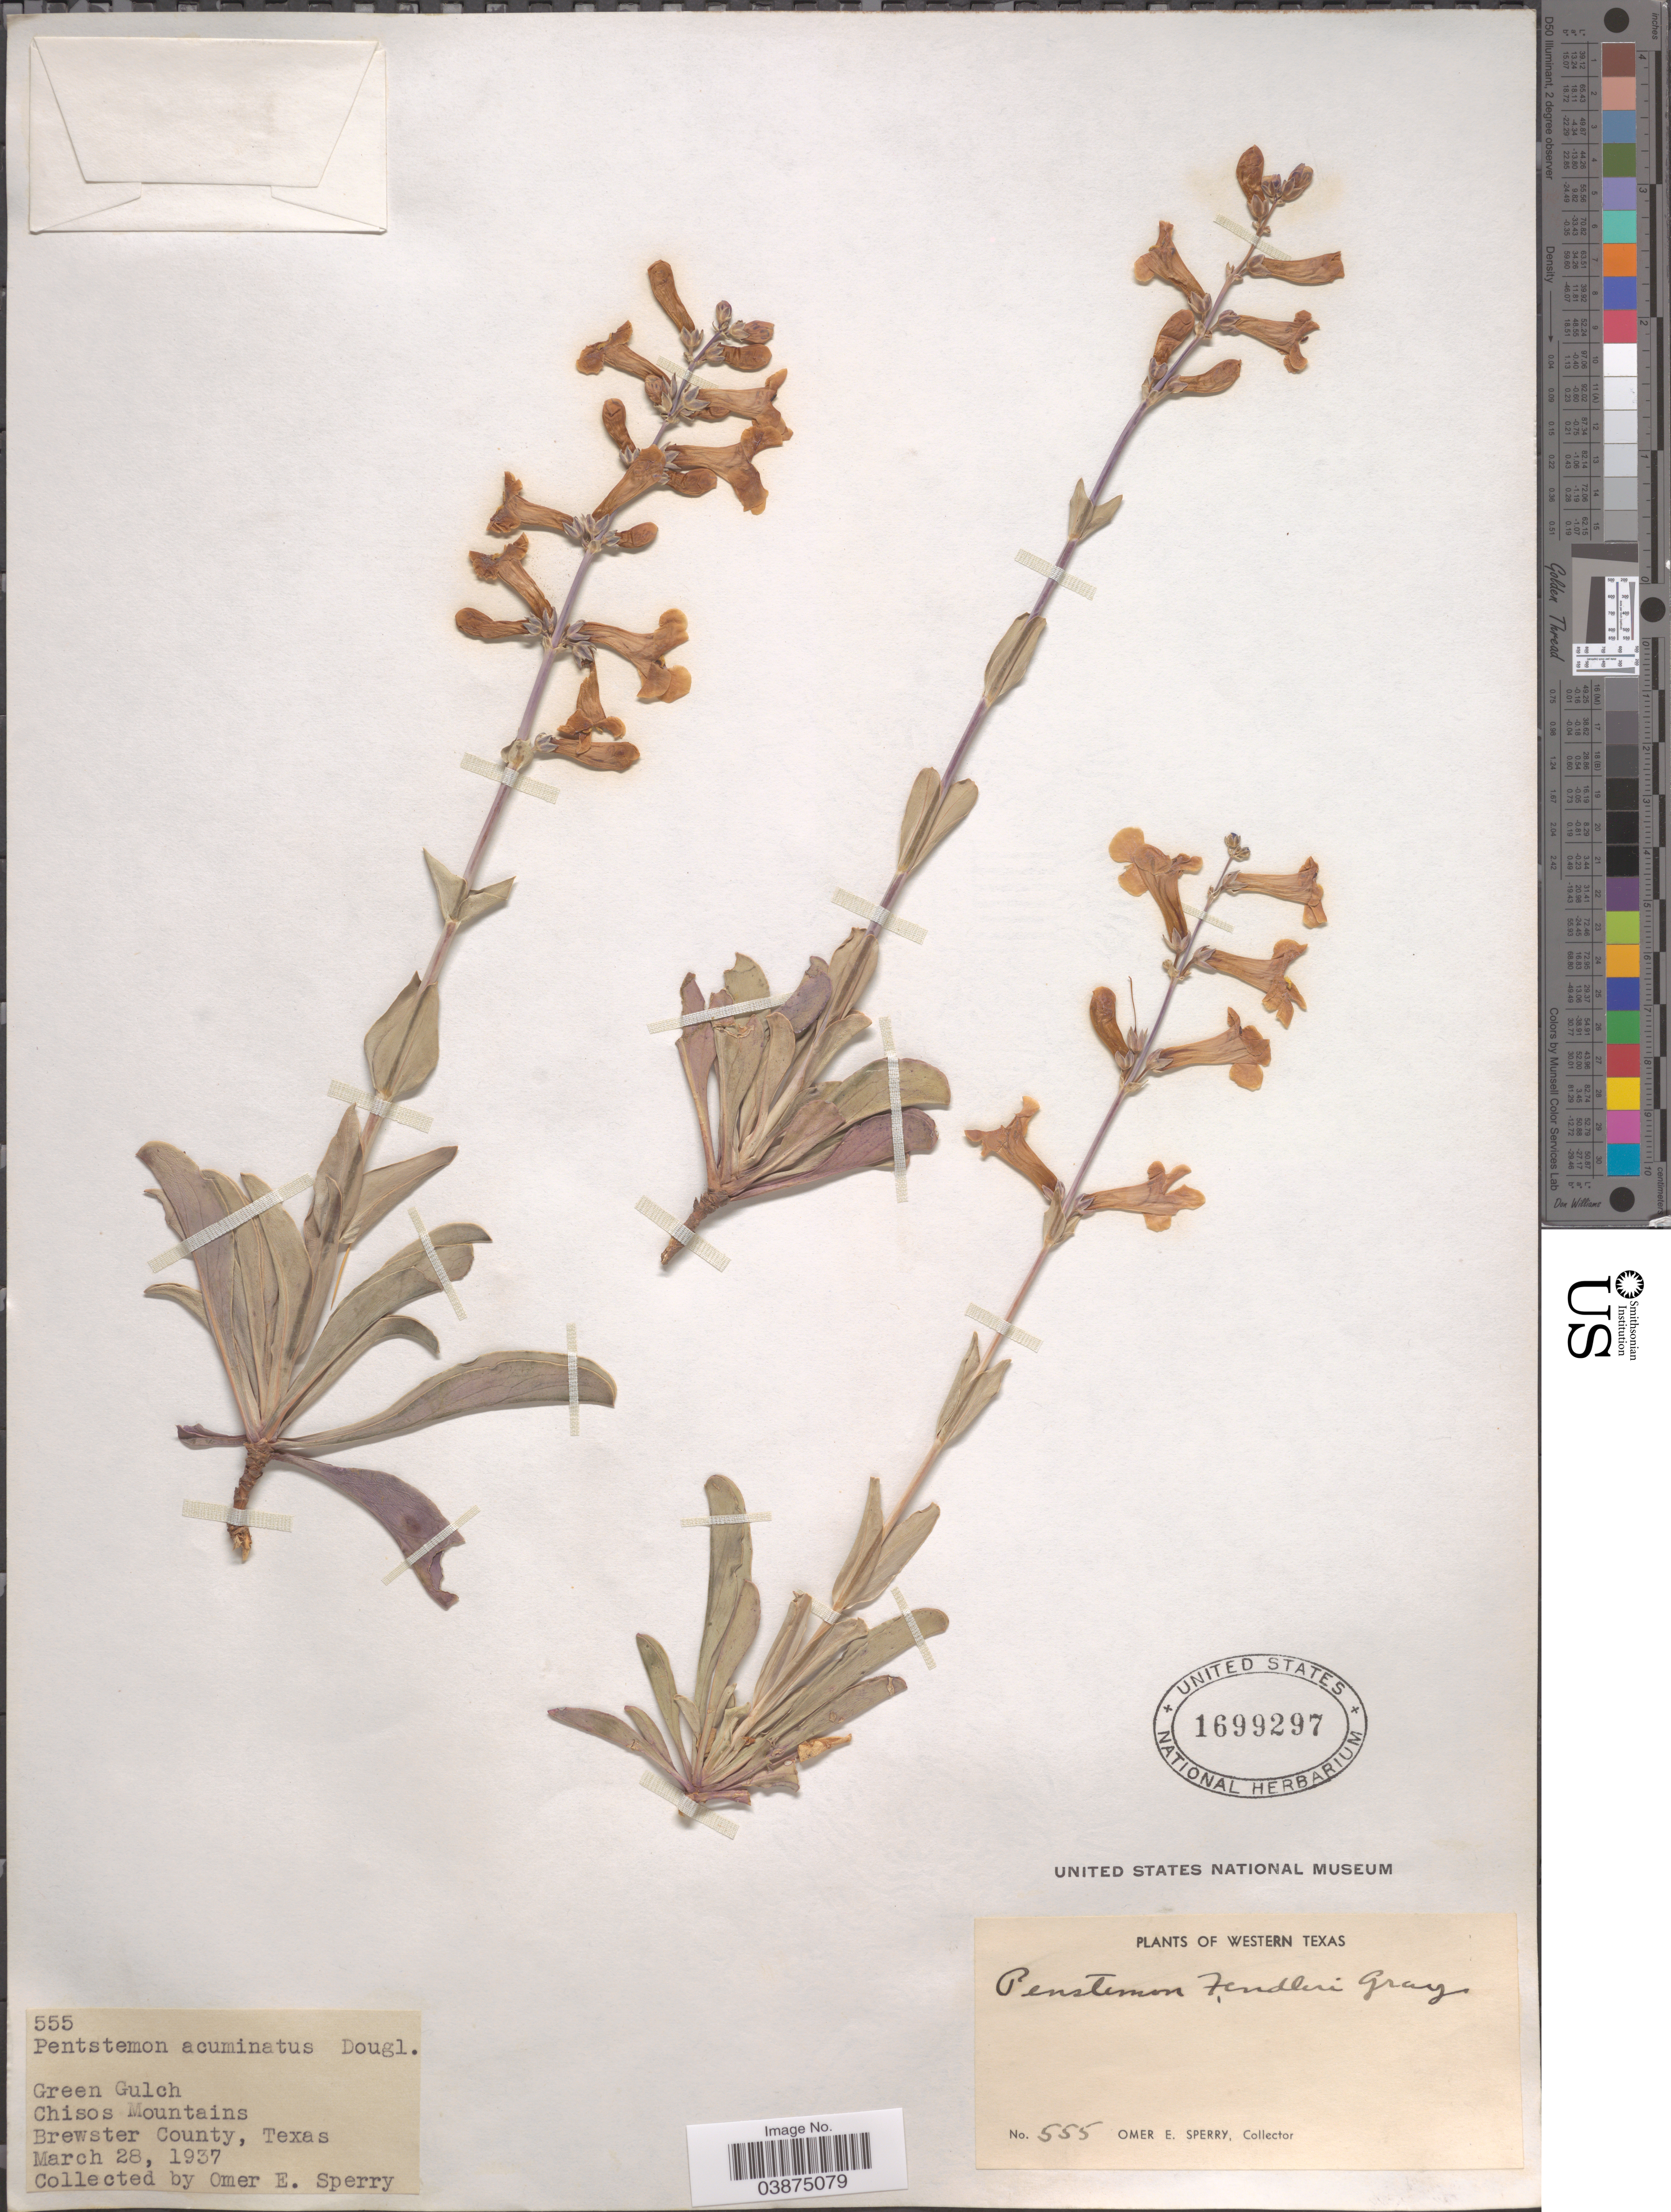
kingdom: Plantae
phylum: Tracheophyta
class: Magnoliopsida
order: Lamiales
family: Plantaginaceae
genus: Penstemon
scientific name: Penstemon fendleri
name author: Torr. & A. Gray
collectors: O. E. Sperry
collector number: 555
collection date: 1937-03-28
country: United States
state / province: Texas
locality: Green Gulch, Chisos Mountains, Brewster County, Western Texas.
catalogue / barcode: US 1699297